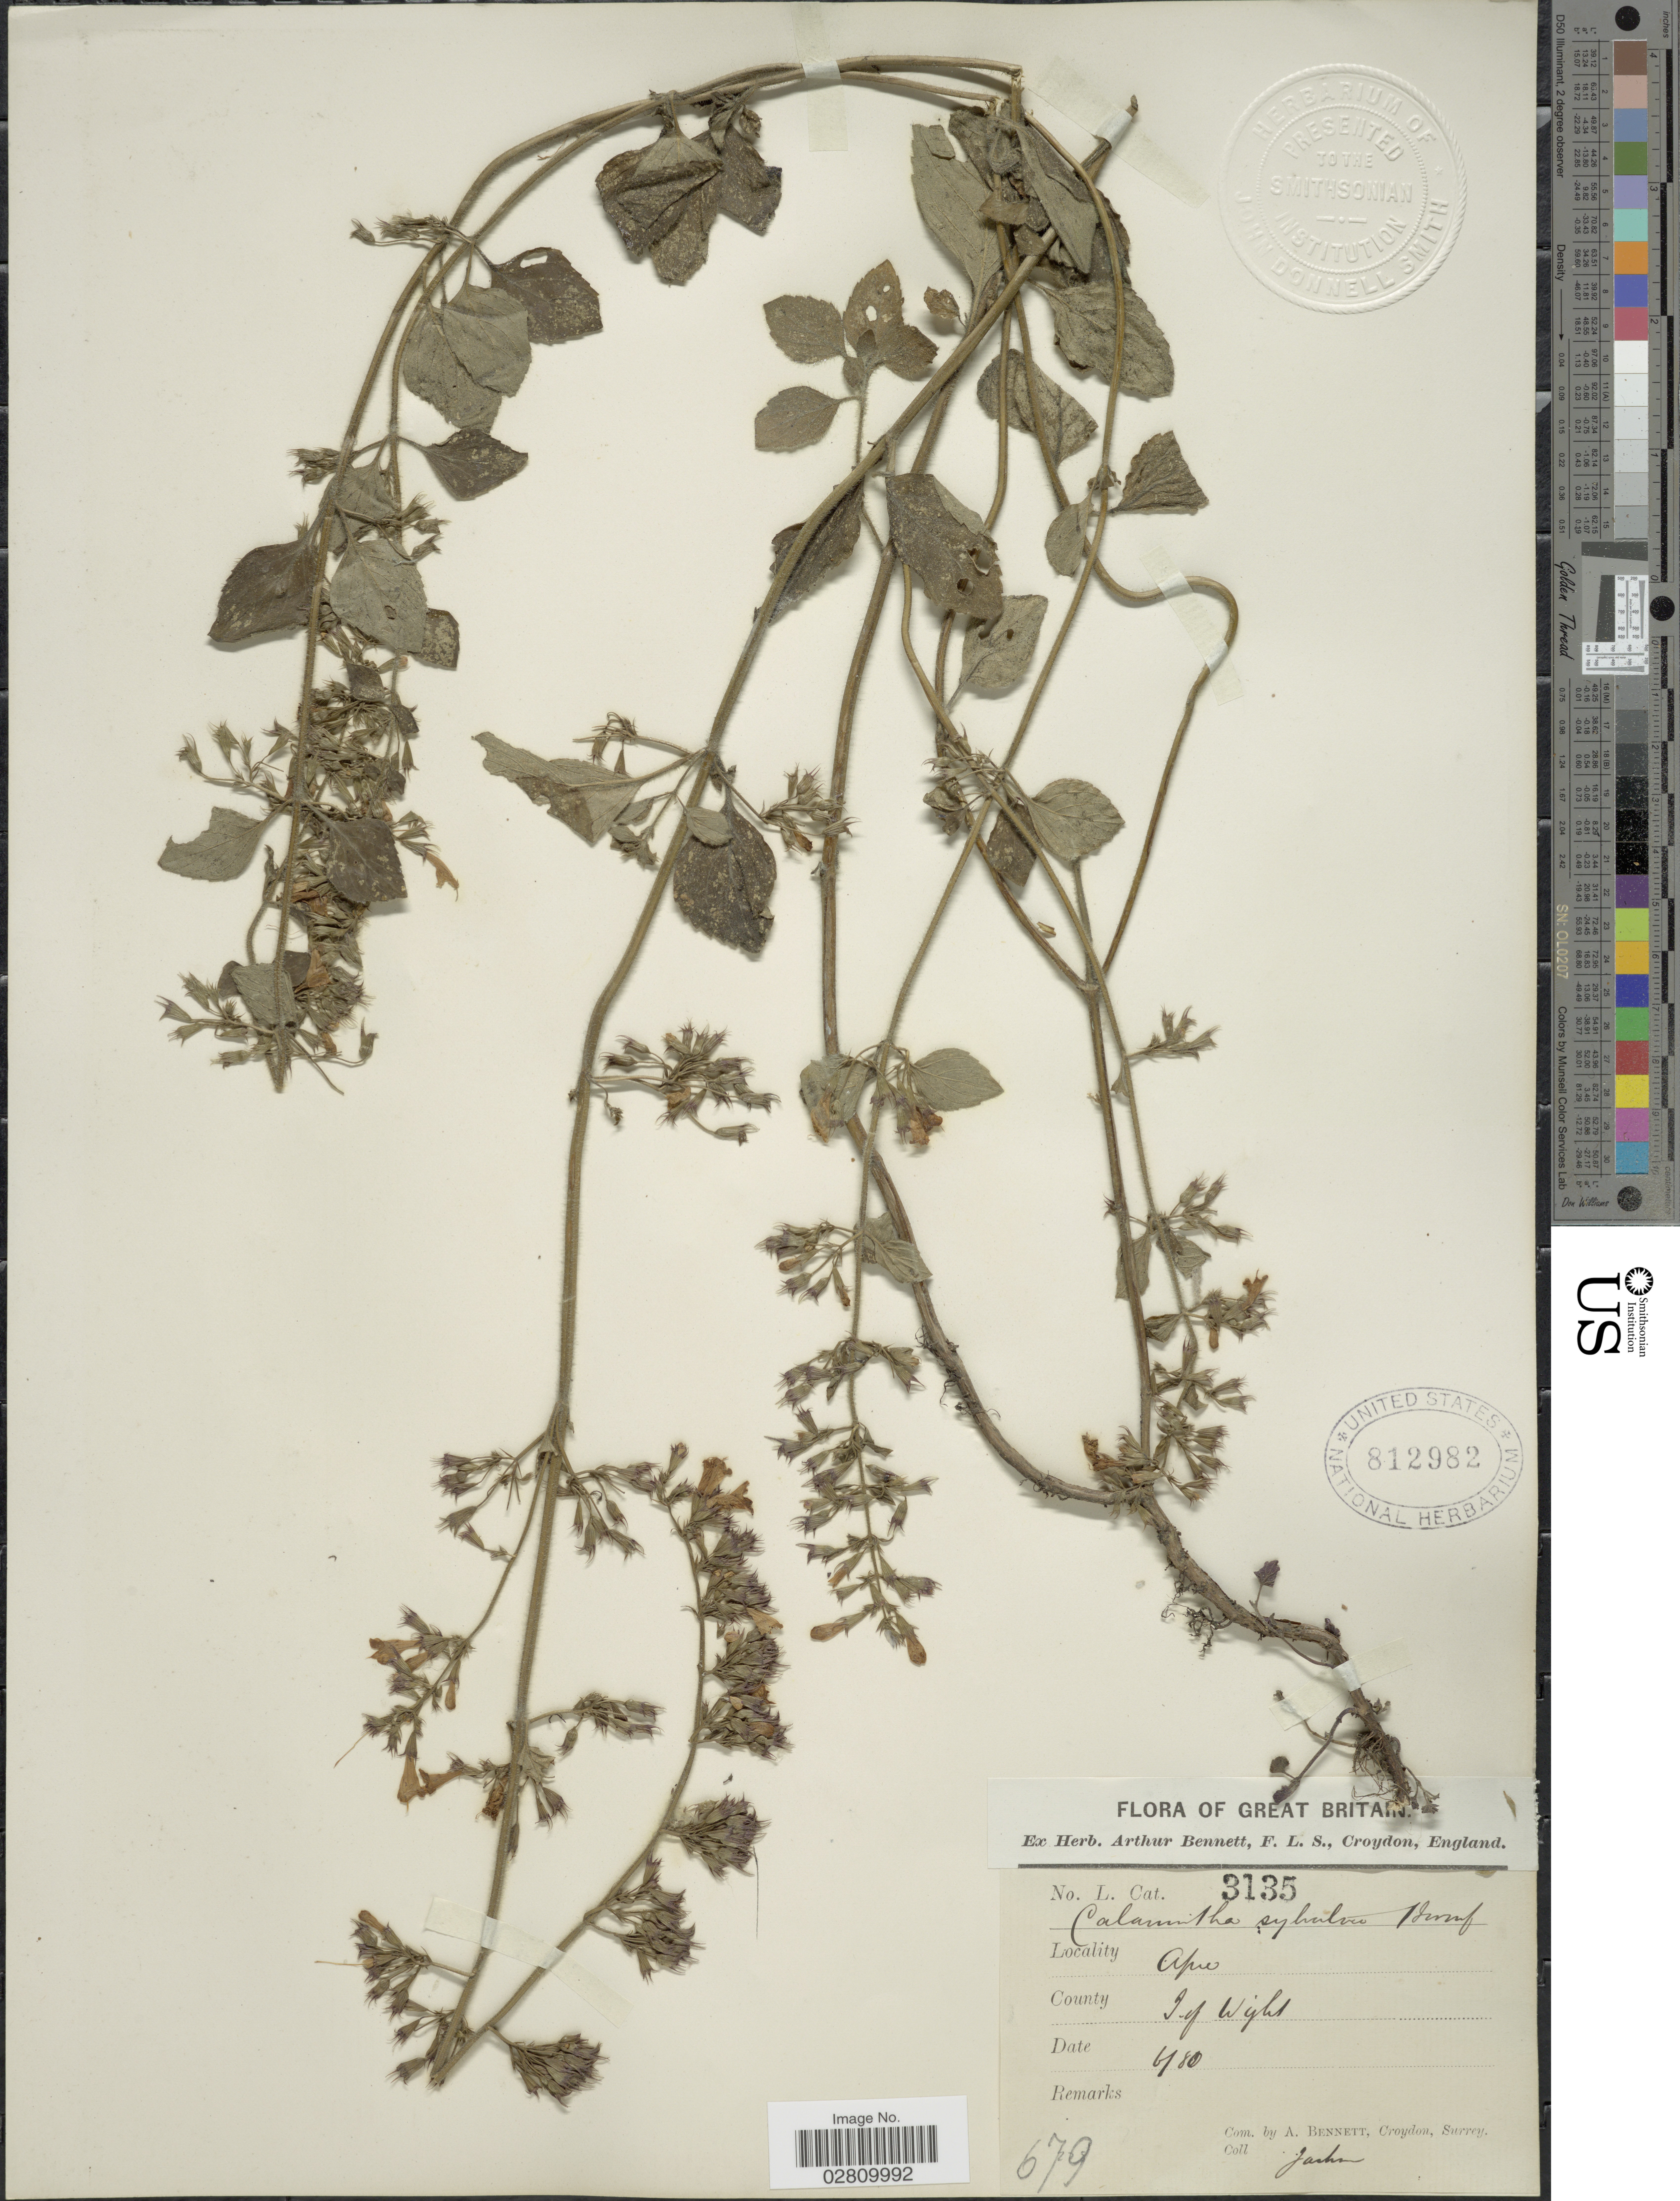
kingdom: Plantae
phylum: Tracheophyta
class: Magnoliopsida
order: Lamiales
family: Lamiaceae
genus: Calamintha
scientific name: Calamintha sylvatica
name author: Bromf.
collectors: Jacks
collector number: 3135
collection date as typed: Transcribed d/m/y: /6/80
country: United Kingdom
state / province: England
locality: Apre, Isle of Wight. Great Britain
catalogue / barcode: US 812982